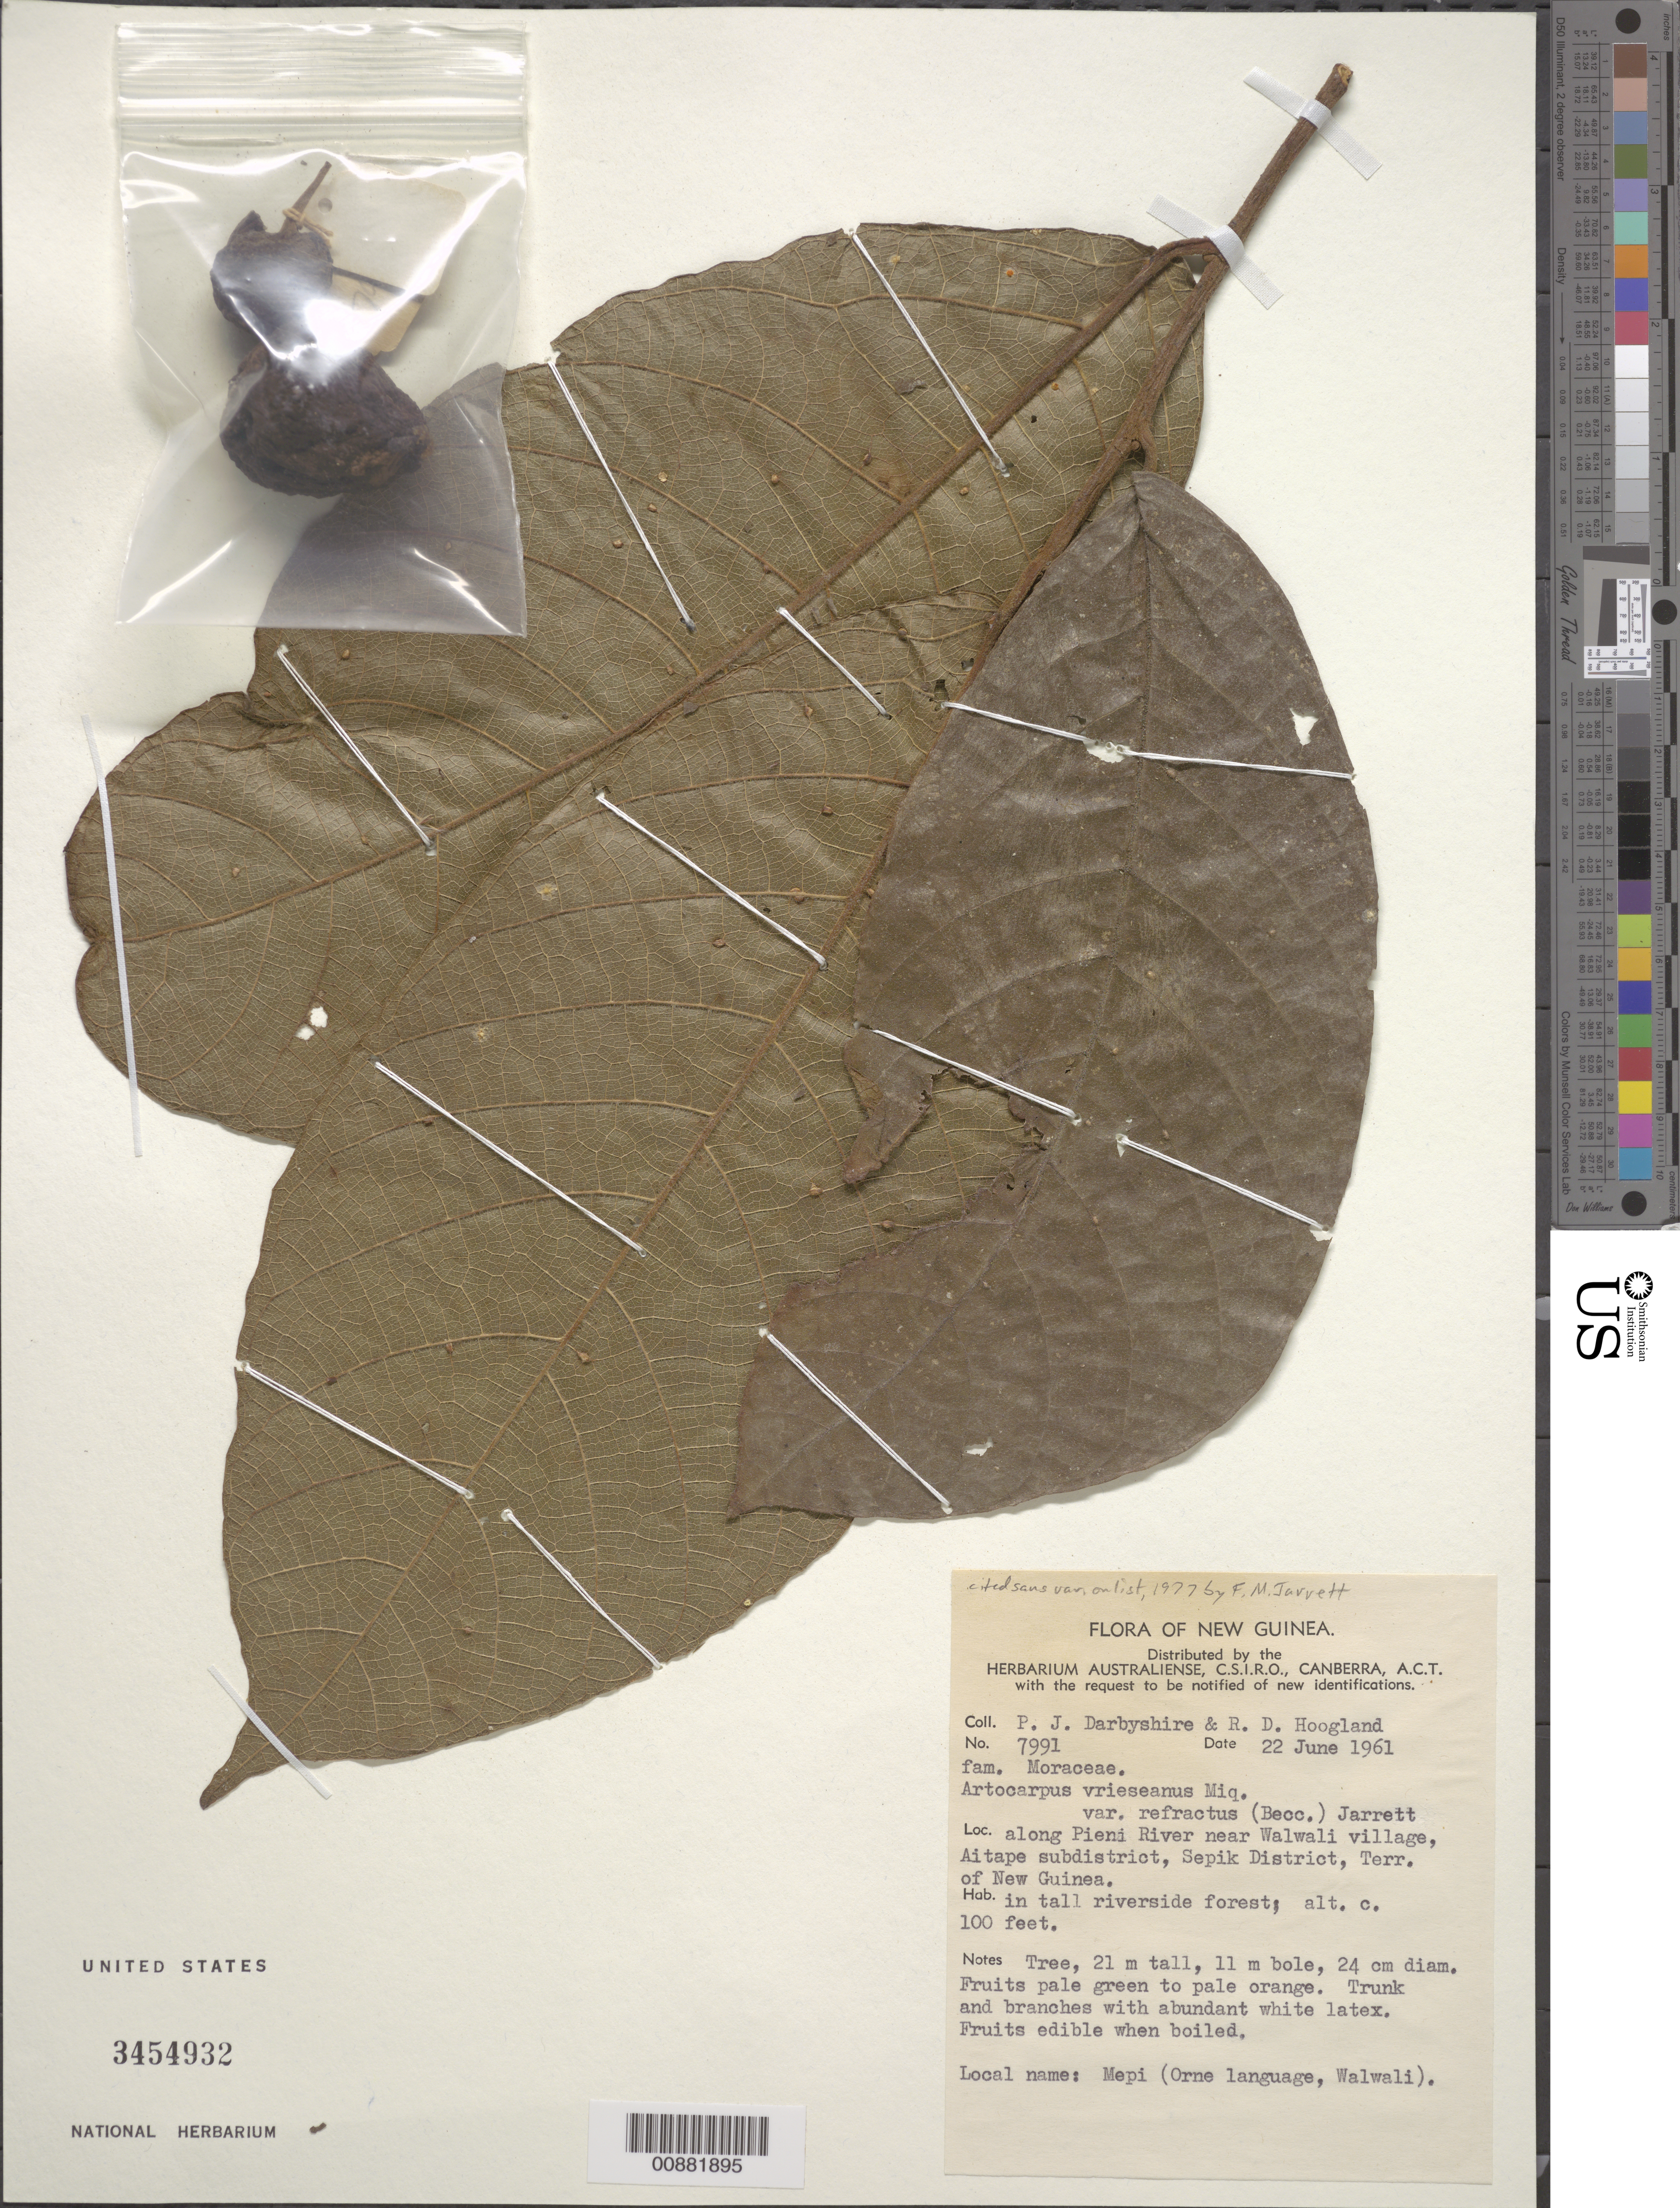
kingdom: Plantae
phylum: Tracheophyta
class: Magnoliopsida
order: Rosales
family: Moraceae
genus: Artocarpus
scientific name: Artocarpus varians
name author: Miq.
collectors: P. Darbyshire & R. D. Hoogland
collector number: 7991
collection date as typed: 22 Jun 1961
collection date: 1961-06-22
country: Papua New Guinea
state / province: Sandaun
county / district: Aitape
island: New Guinea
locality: Along Pieni River near Walali village, Aitape subdistrict, Sepik district, Terr. Of New Guinea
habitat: In tall riverside forest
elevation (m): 100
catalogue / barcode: US 3454932